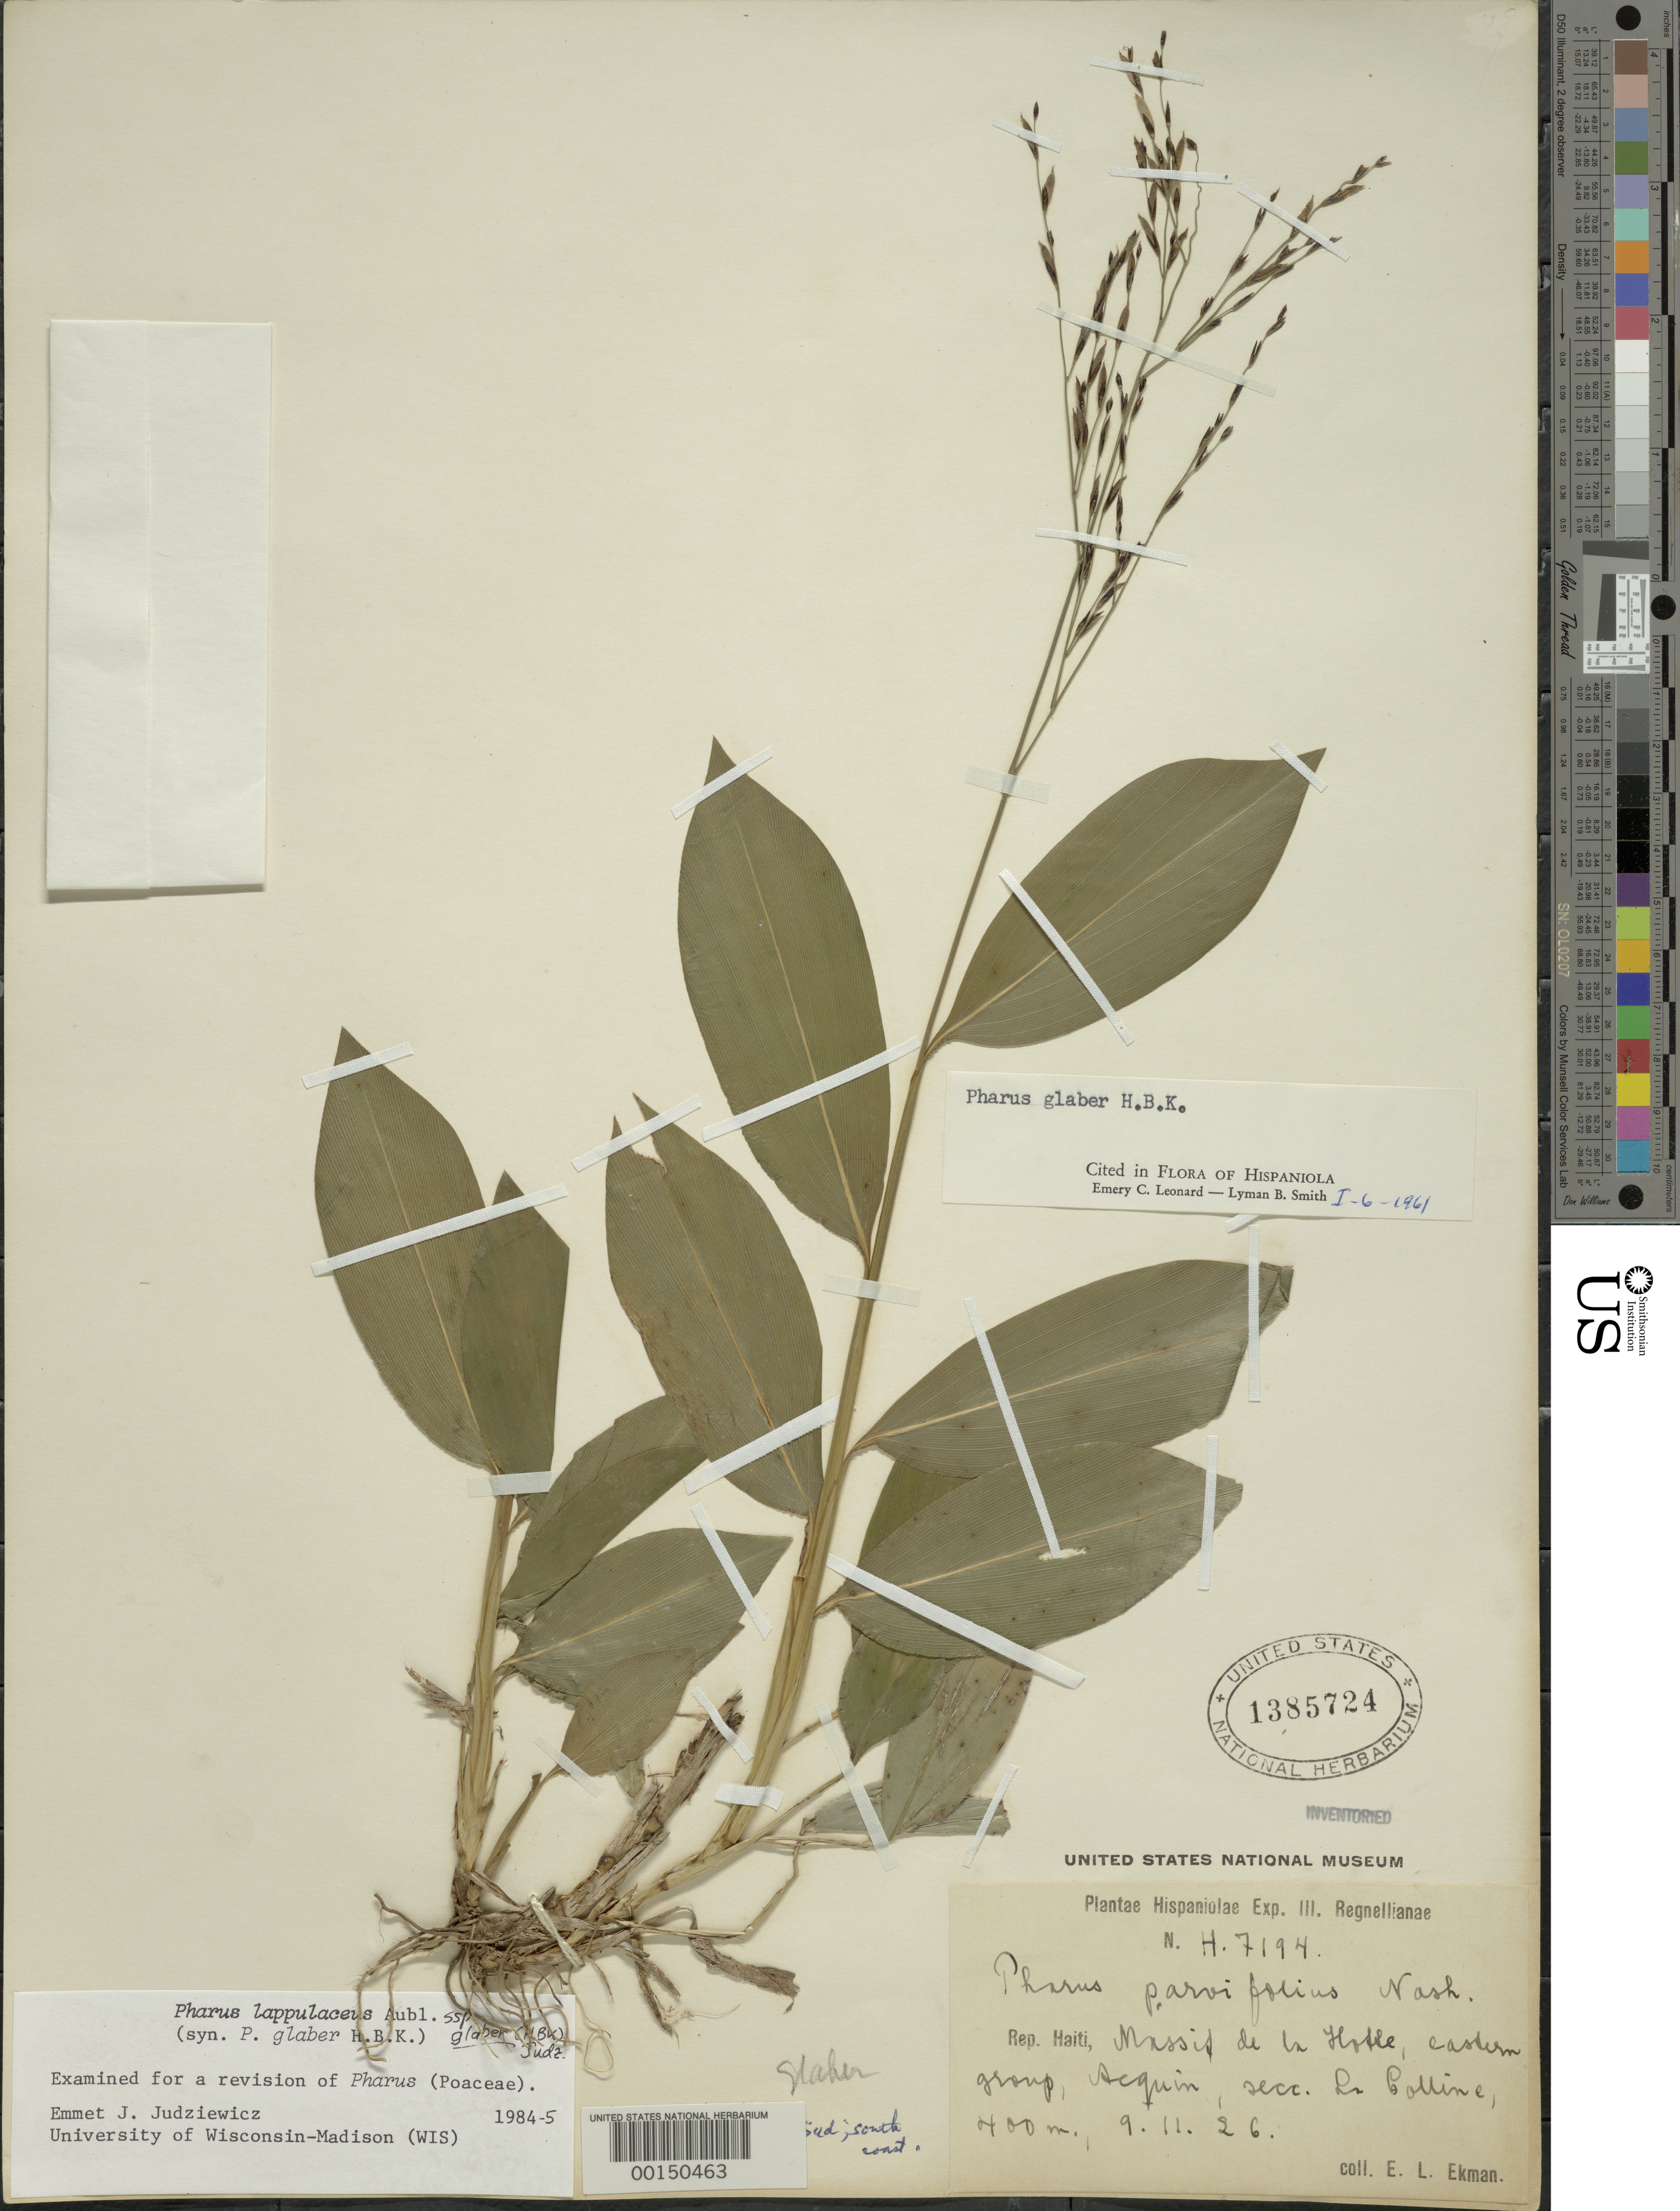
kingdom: Plantae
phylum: Tracheophyta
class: Liliopsida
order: Poales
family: Poaceae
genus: Pharus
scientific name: Pharus lappulaceus subsp. glaber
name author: (Kunth) Judz.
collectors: E. L. Ekman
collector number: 7194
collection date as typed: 09 Nov 1926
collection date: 1926-11-09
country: Haiti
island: Hispaniola Island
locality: La colline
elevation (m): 400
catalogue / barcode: US 1385724